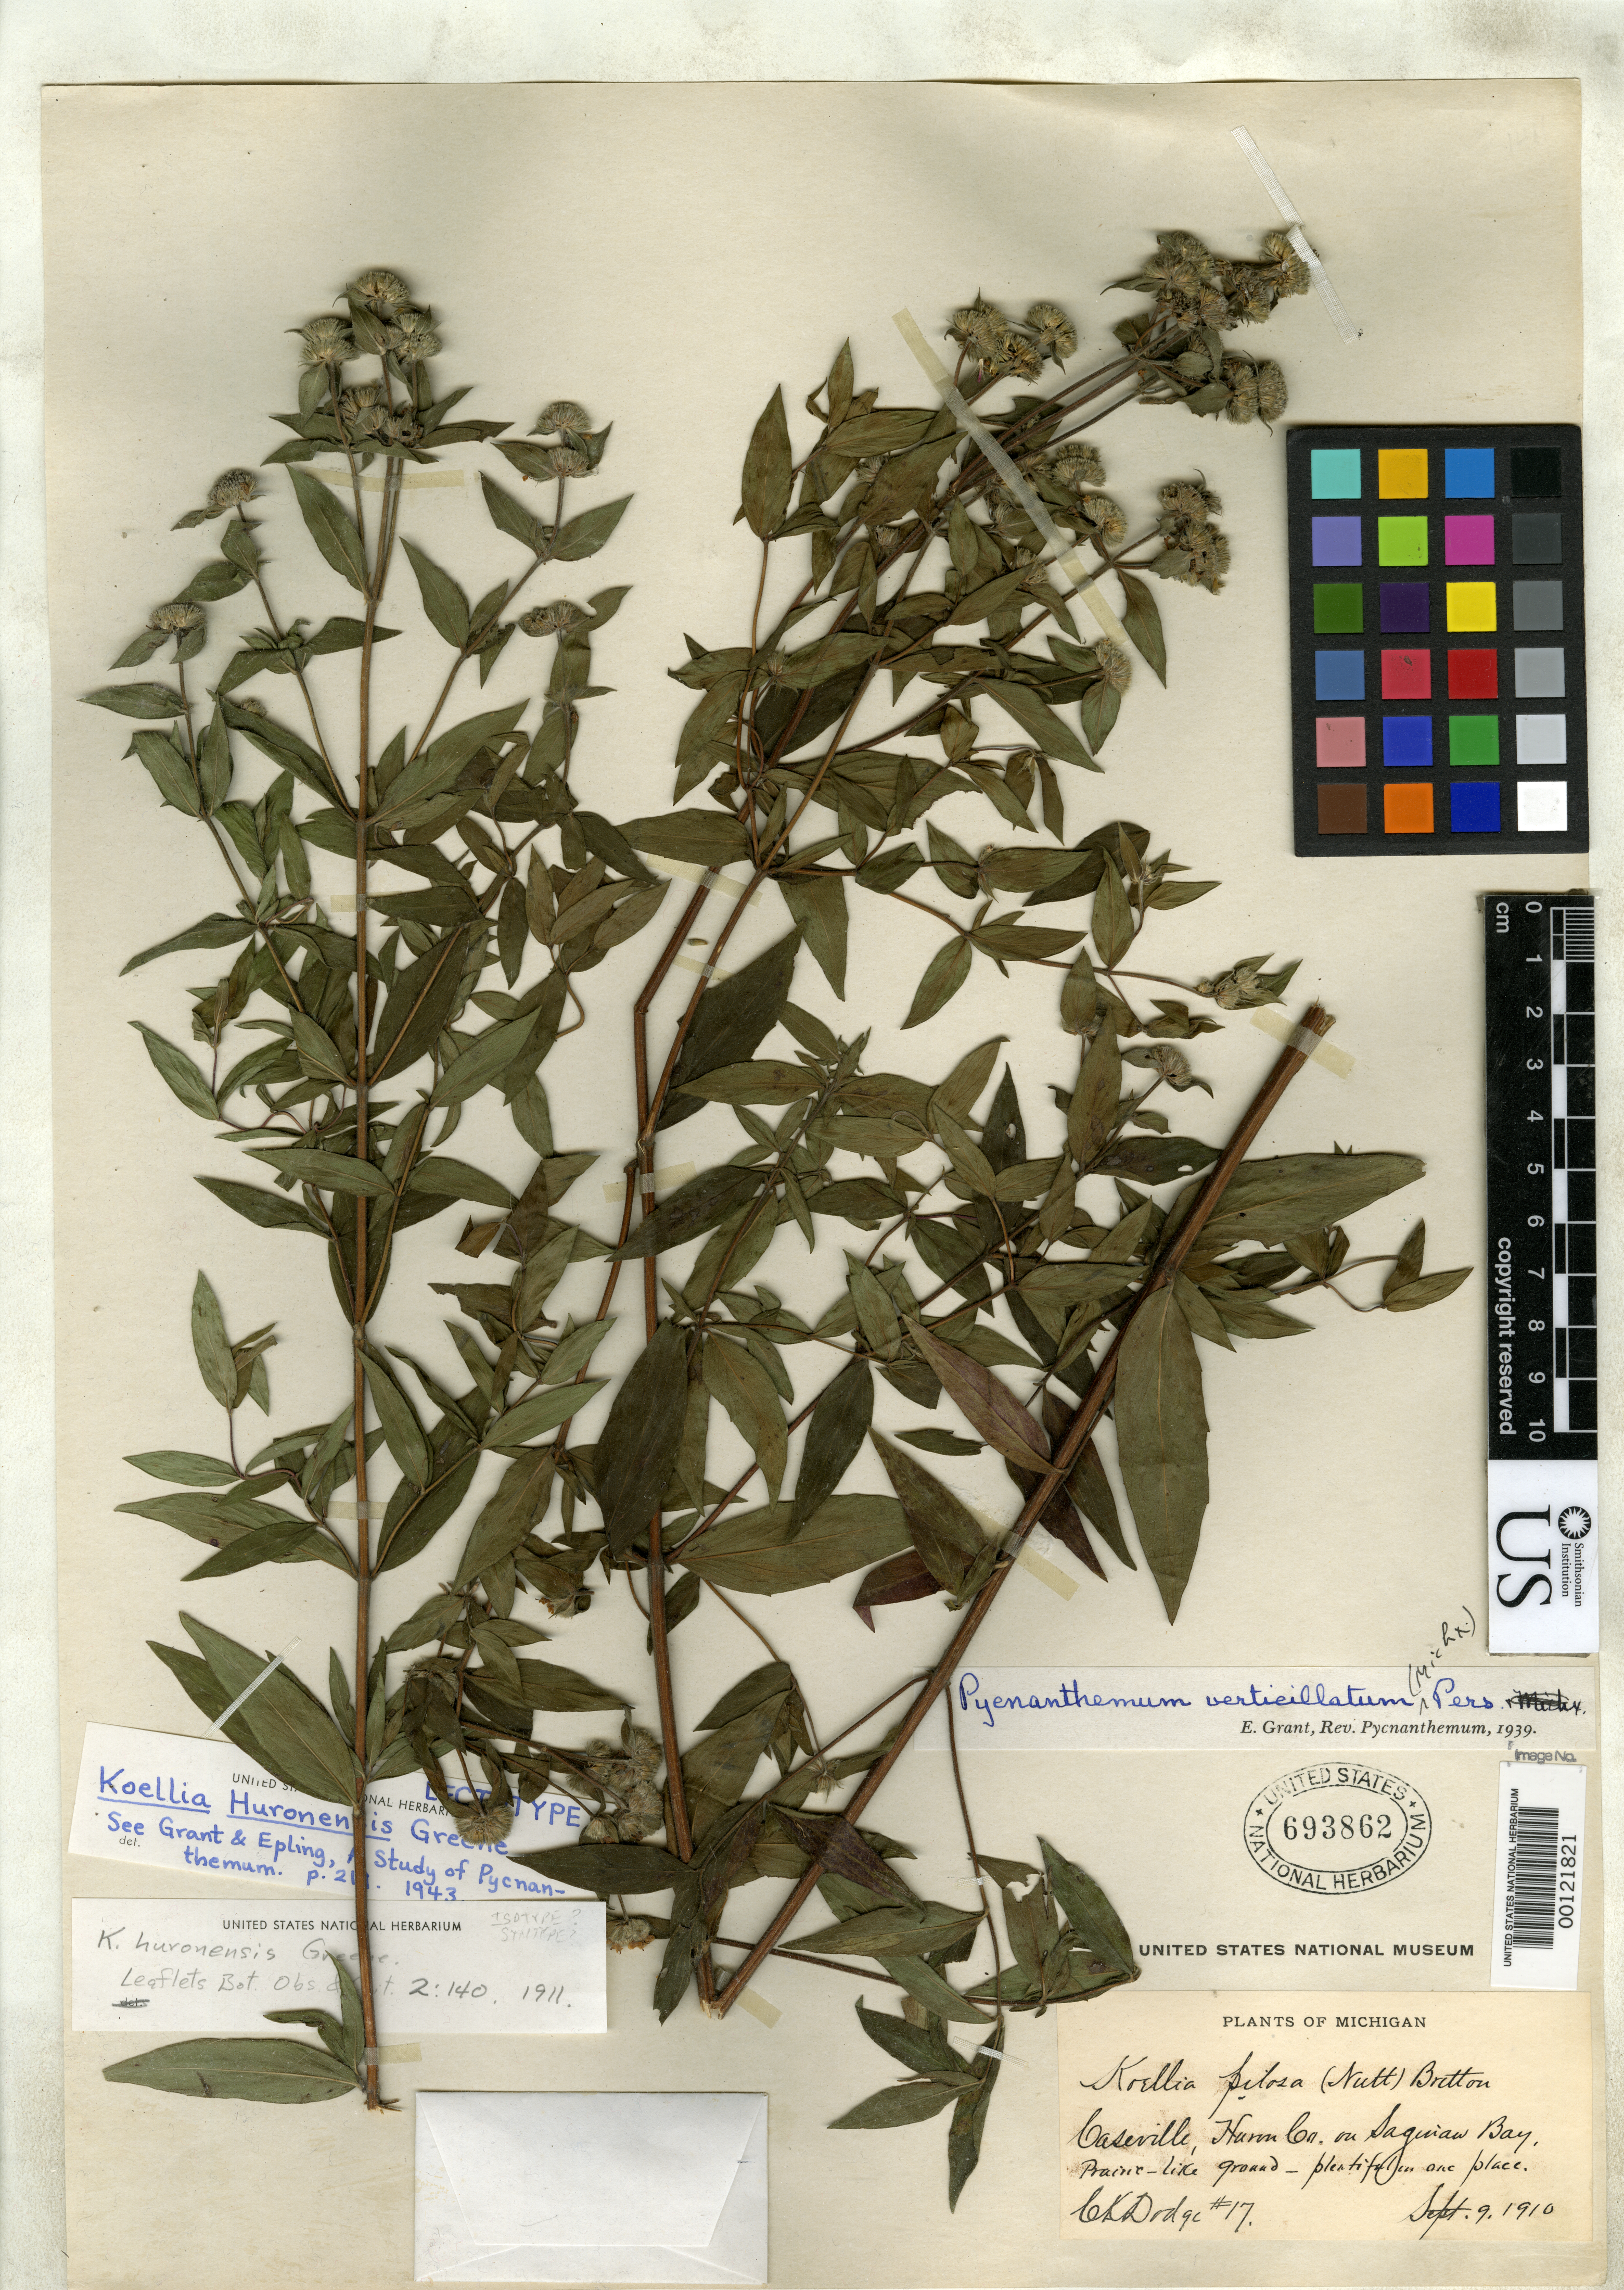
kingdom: Plantae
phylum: Tracheophyta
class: Magnoliopsida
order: Lamiales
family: Lamiaceae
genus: Koellia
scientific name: Koellia huronensis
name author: Greene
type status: Lectotype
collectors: C. K. Dodge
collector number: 17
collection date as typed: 09 Sep 1910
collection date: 1910-09-09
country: United States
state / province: Michigan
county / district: Huron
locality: Caseville, Saginaw Bay.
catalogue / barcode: US 693862